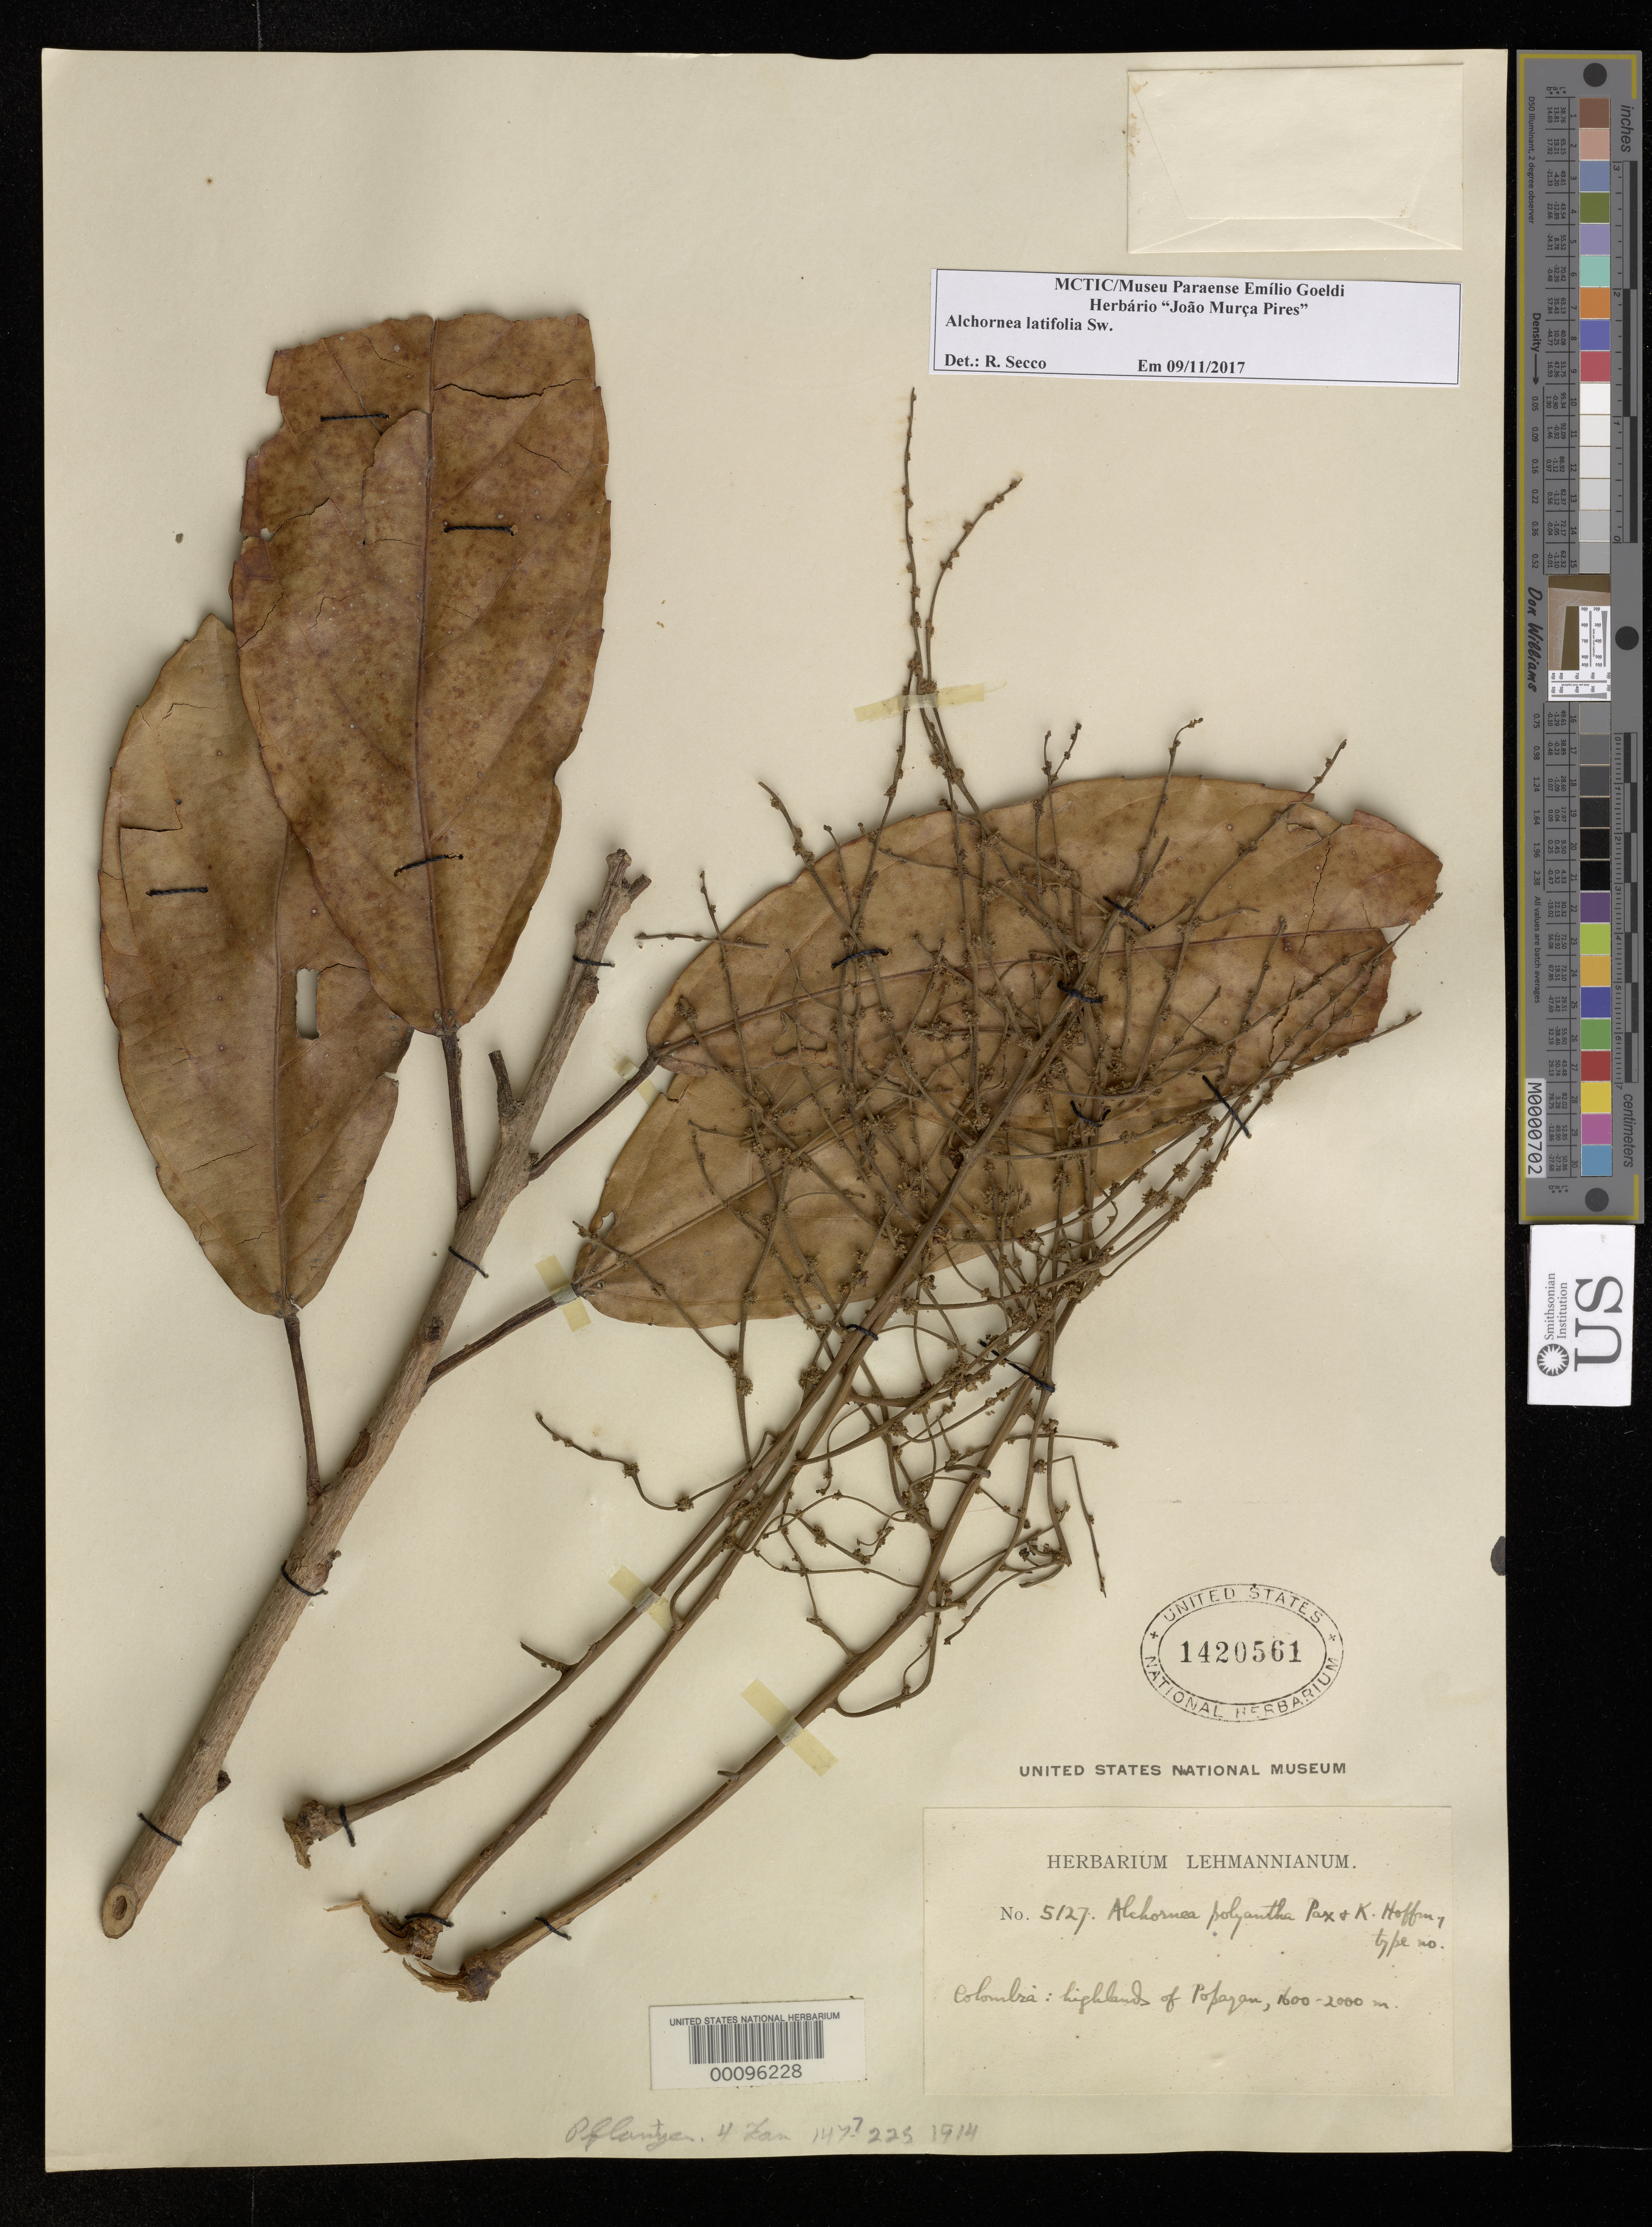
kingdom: Plantae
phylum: Tracheophyta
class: Magnoliopsida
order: Malpighiales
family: Euphorbiaceae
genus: Alchornea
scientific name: Alchornea polyantha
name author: Pax & K. Hoffm. in Engl.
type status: Isotype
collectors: F. C. Lehmann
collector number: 5127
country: Colombia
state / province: Cauca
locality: Popayan.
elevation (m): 1600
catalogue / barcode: US 1420561